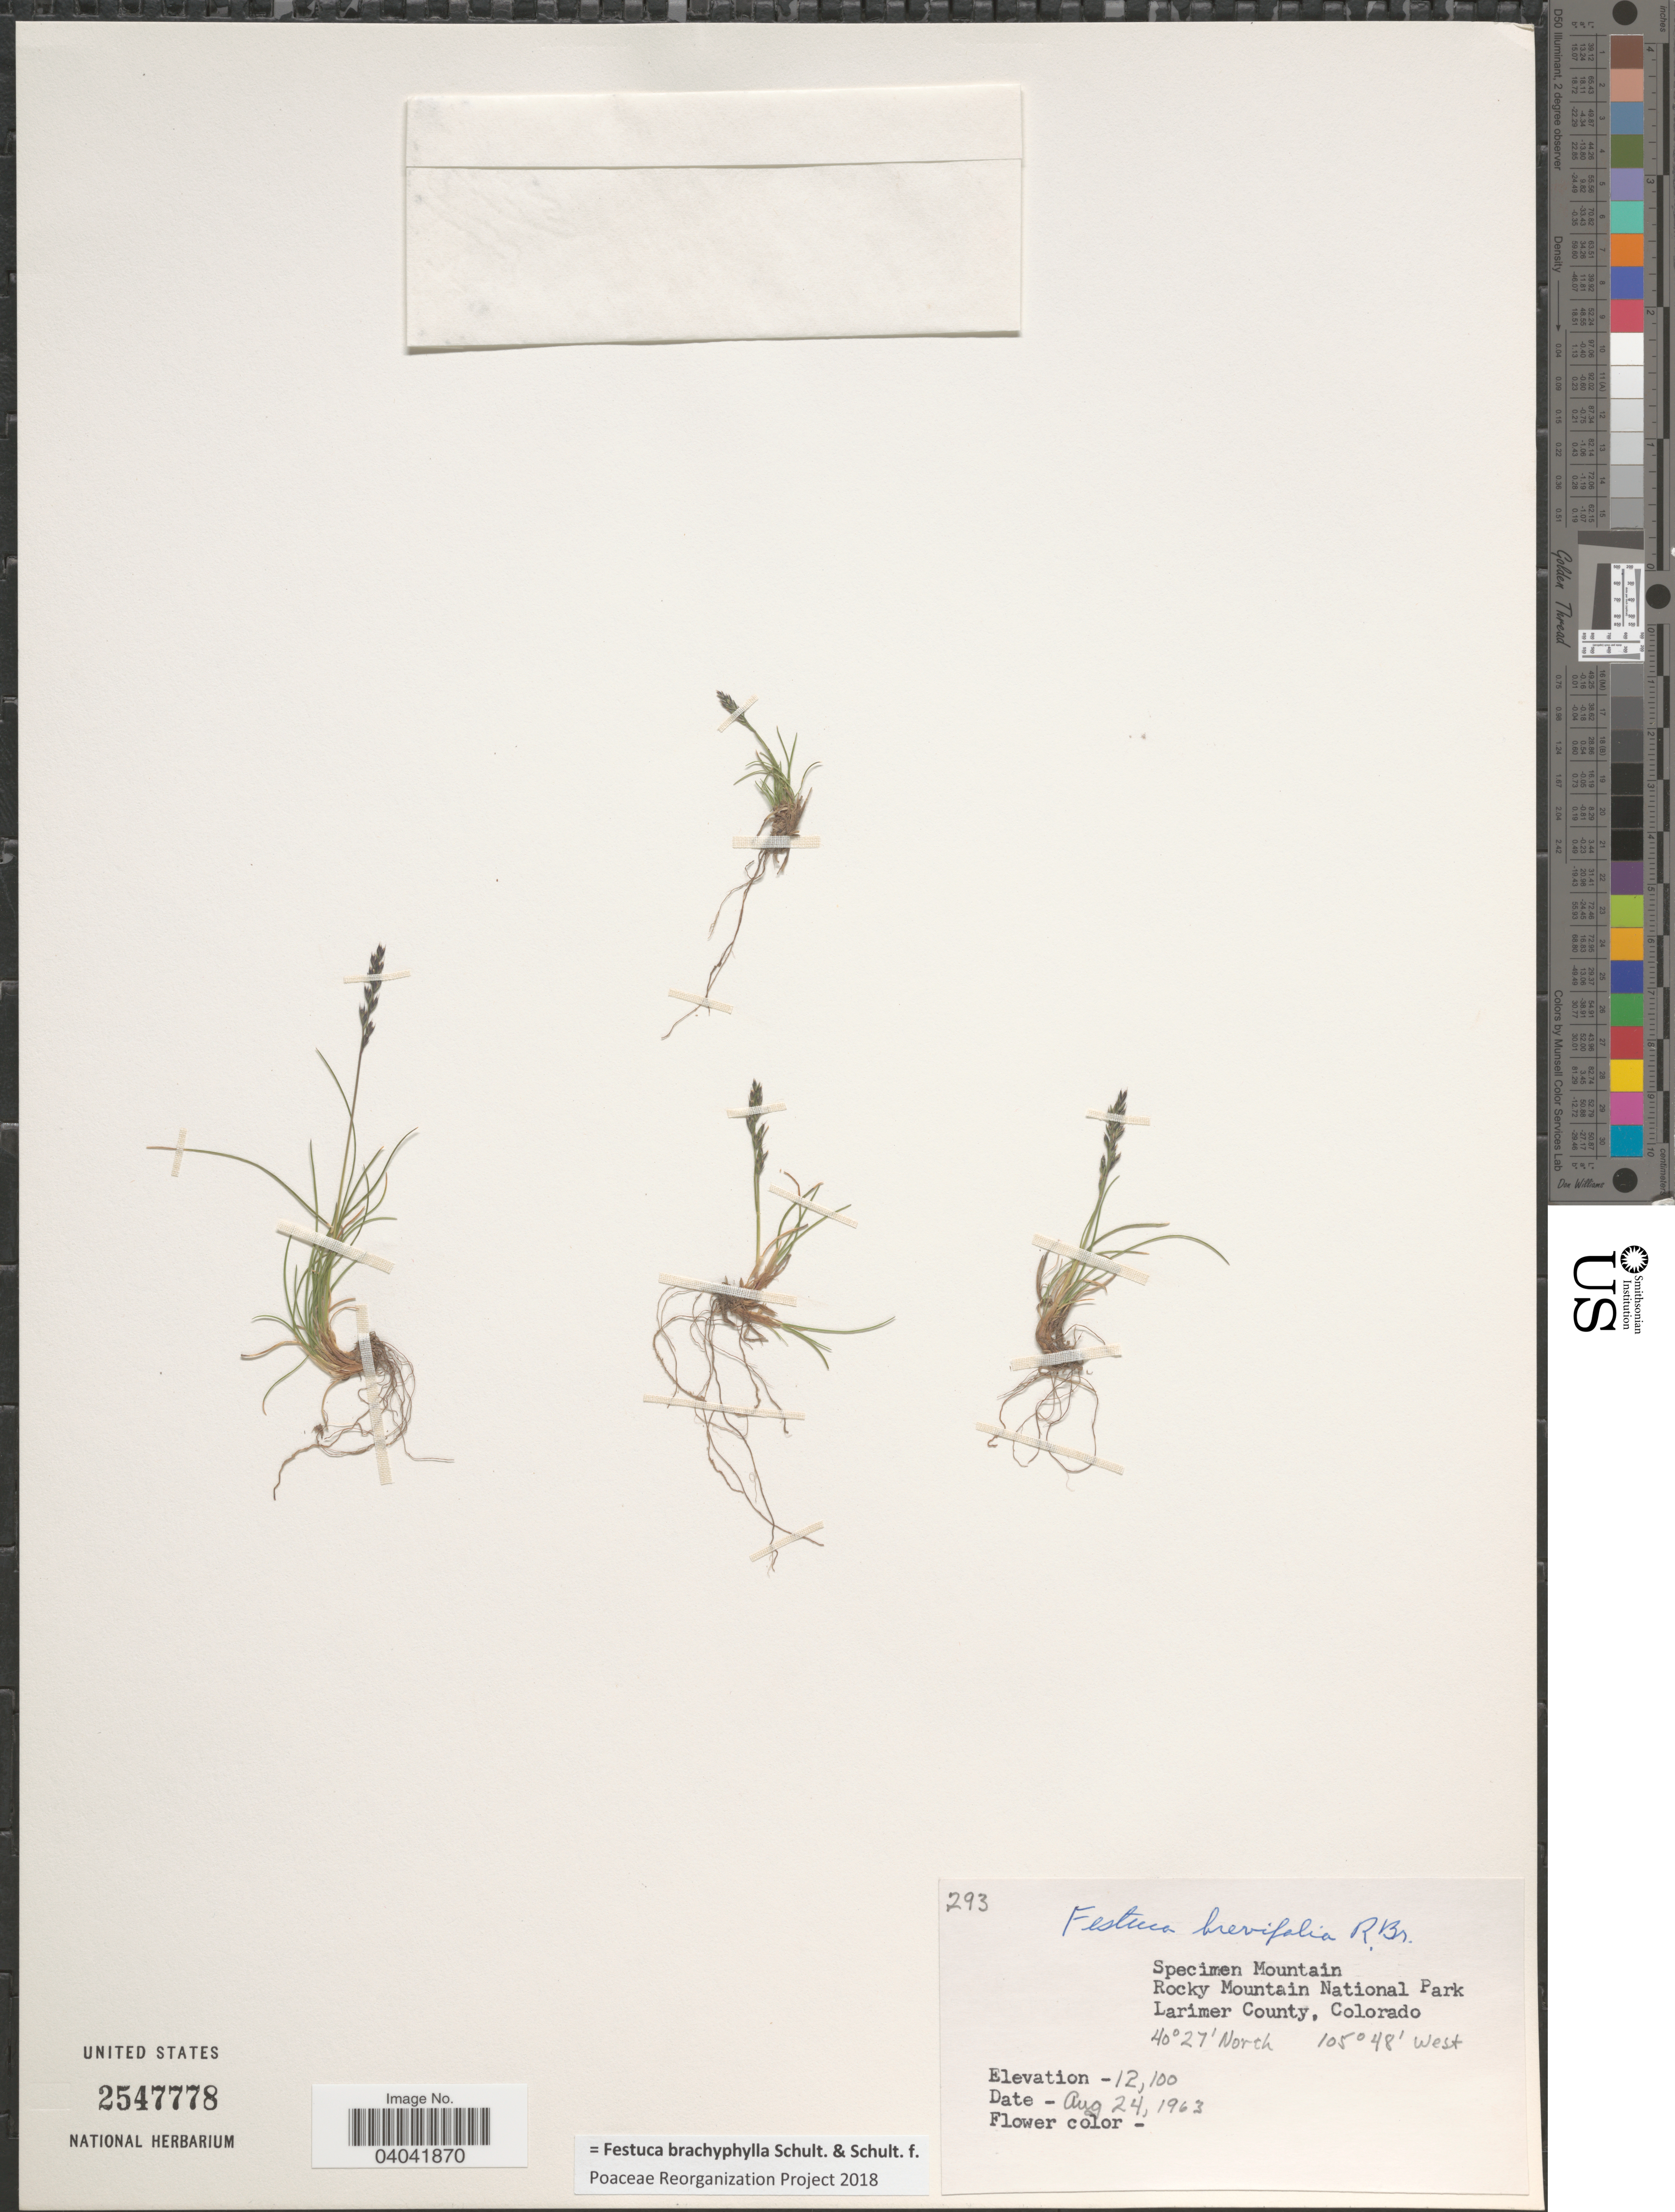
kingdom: Plantae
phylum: Tracheophyta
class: Liliopsida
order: Poales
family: Poaceae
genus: Festuca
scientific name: Festuca brachyphylla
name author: Schult. & Schult. f.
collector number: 293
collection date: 1963-08-24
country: United States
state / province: Colorado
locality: Rocky Mountain National Park. Larimer County.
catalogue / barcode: US 2547778